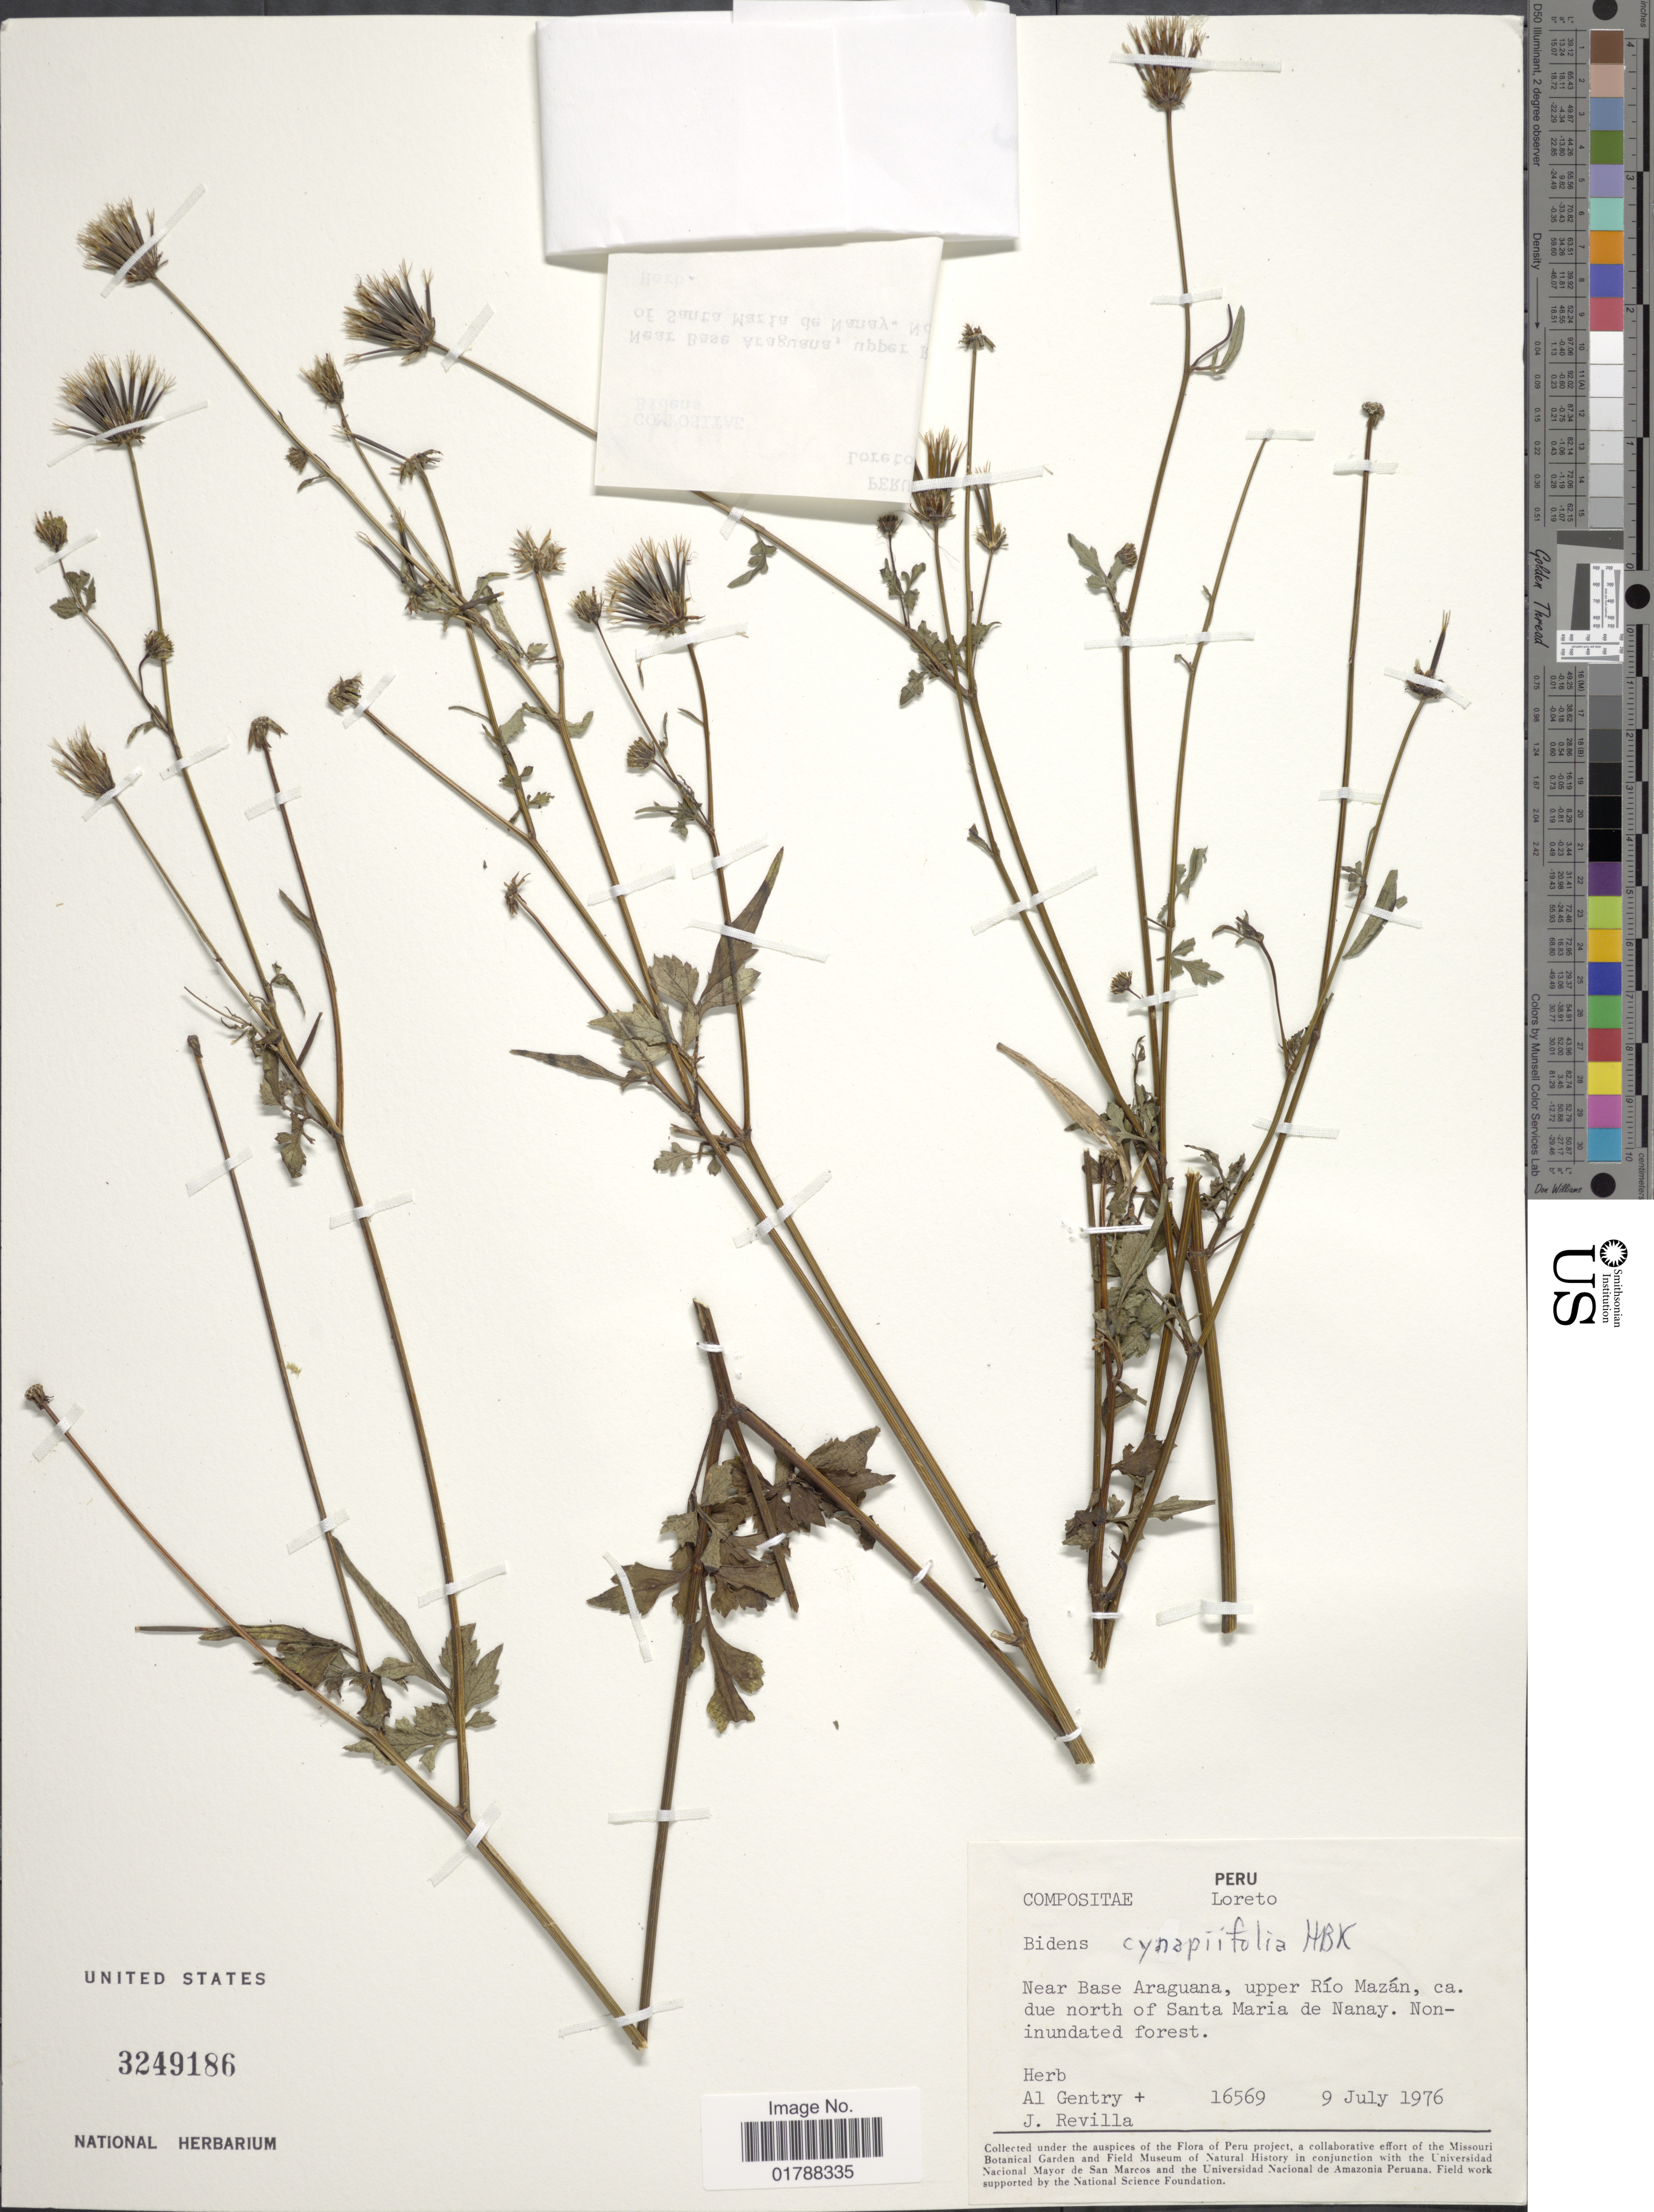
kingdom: Plantae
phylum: Tracheophyta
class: Magnoliopsida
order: Asterales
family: Asteraceae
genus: Bidens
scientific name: Bidens cynapiifolia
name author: Kunth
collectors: A. H. Gentry & J. Revilla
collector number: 16569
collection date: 1976-07-09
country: Peru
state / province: Loreto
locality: Near Base Araguana, upper Río Mazán, ca. due north of Santa Maria de Nanay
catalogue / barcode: US 3249186